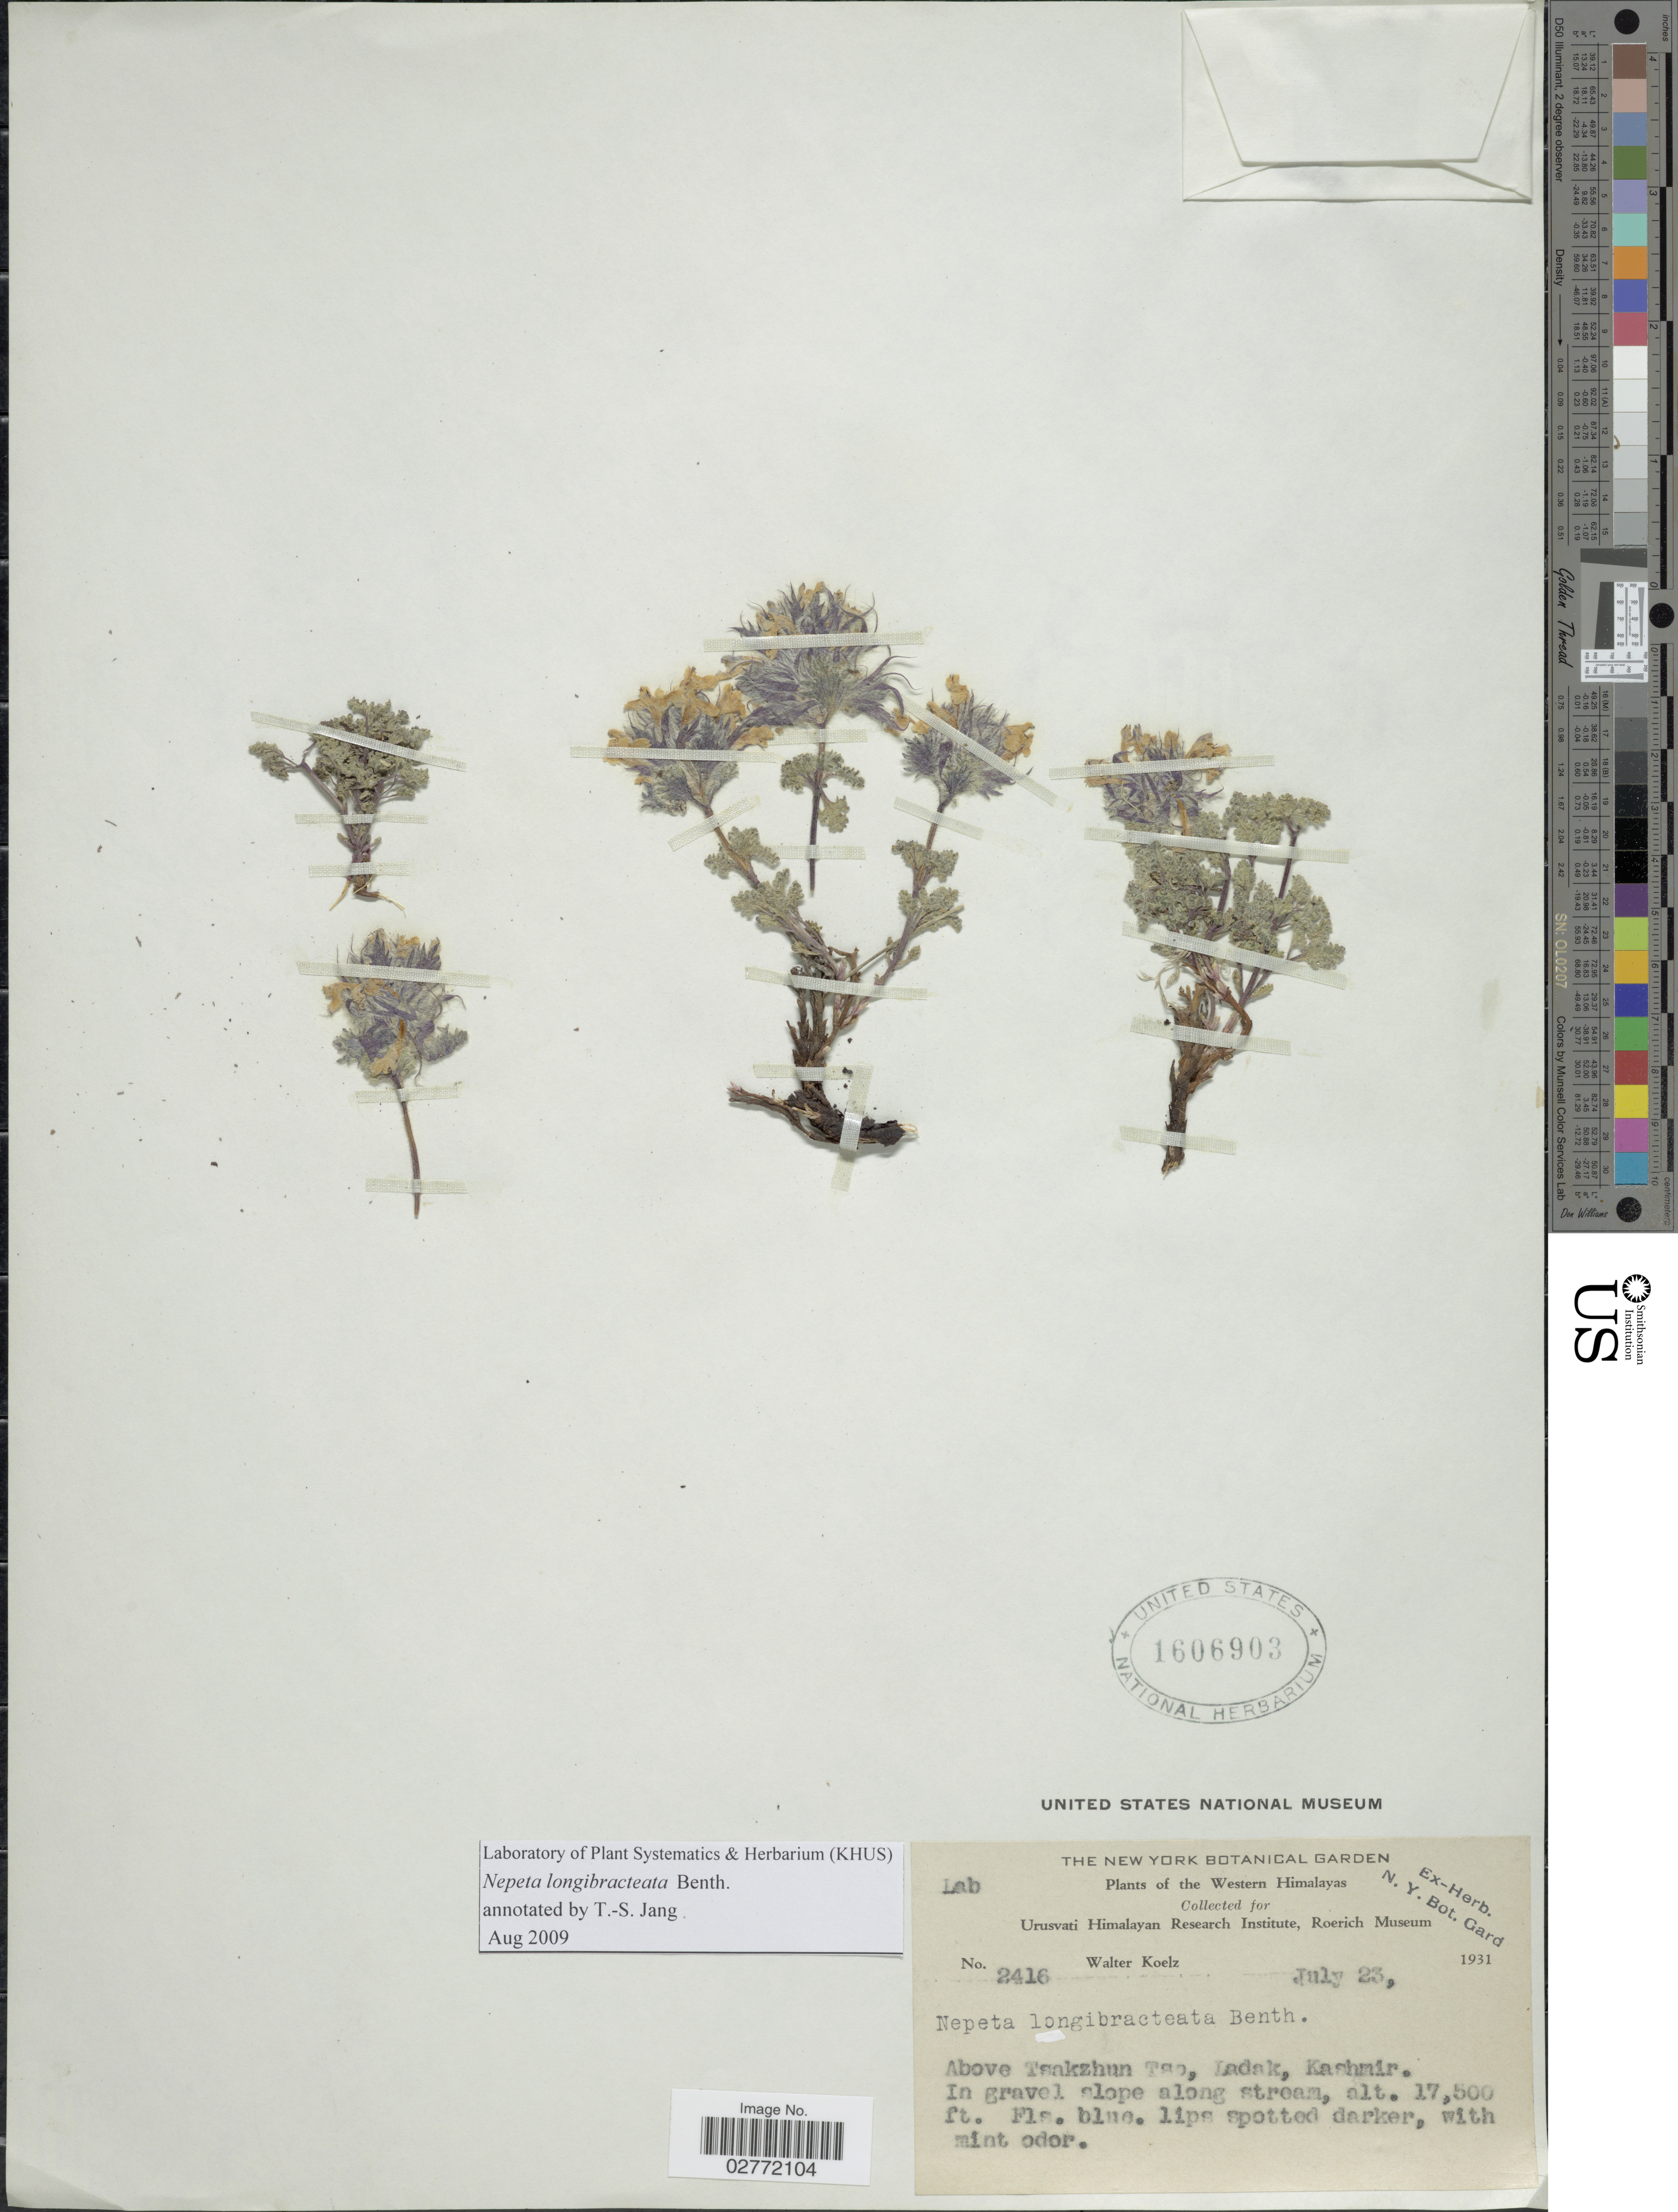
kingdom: Plantae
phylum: Tracheophyta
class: Magnoliopsida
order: Lamiales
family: Lamiaceae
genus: Nepeta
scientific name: Nepeta longibracteata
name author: Benth.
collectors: W. N. Koelz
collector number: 2416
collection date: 1931-07-23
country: India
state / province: Ladakh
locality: Western Himalayas, Above Tsakzhun Tso, Ladak, Kashmir.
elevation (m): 5334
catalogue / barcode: US 1606903